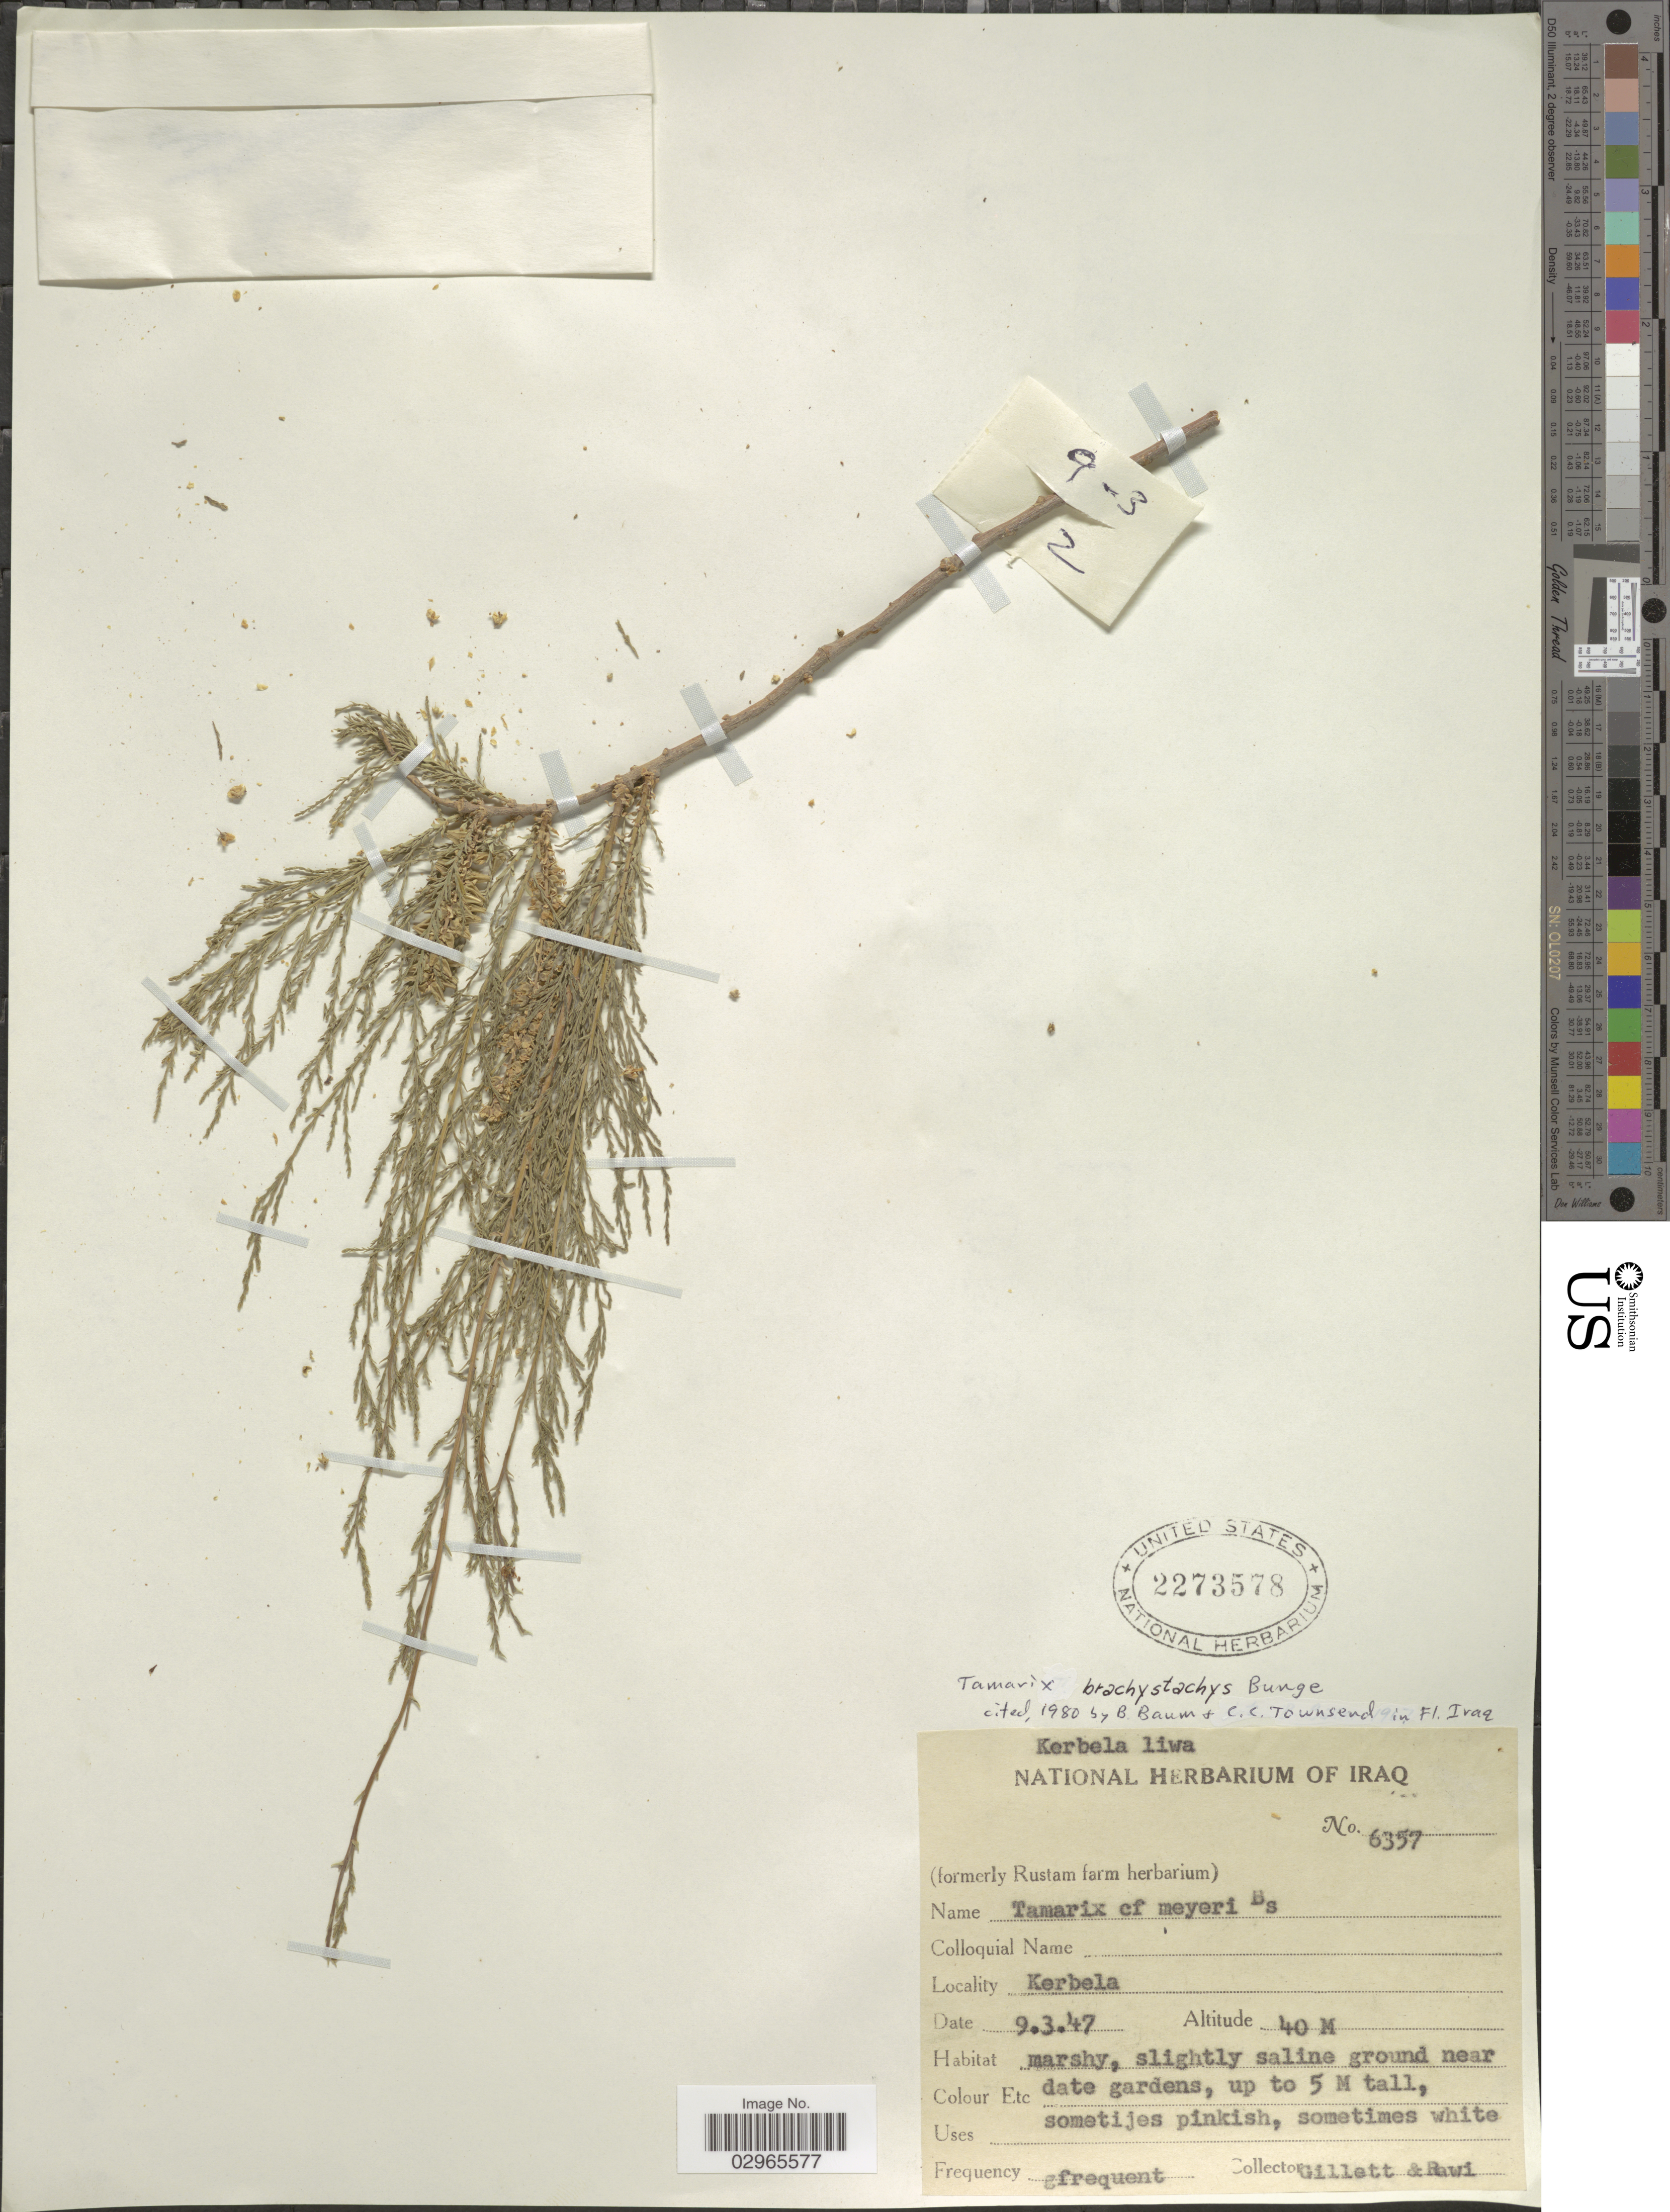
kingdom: Plantae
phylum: Tracheophyta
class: Magnoliopsida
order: Caryophyllales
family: Tamaricaceae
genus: Tamarix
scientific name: Tamarix brachystachys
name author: Bunge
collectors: Gillett, -- & -. Rawi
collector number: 6357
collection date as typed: Transcribed d/m/y: 9/3/47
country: Iraq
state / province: Al Karbala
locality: Kerbela liwa. Kerbela.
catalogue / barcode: US 2273578